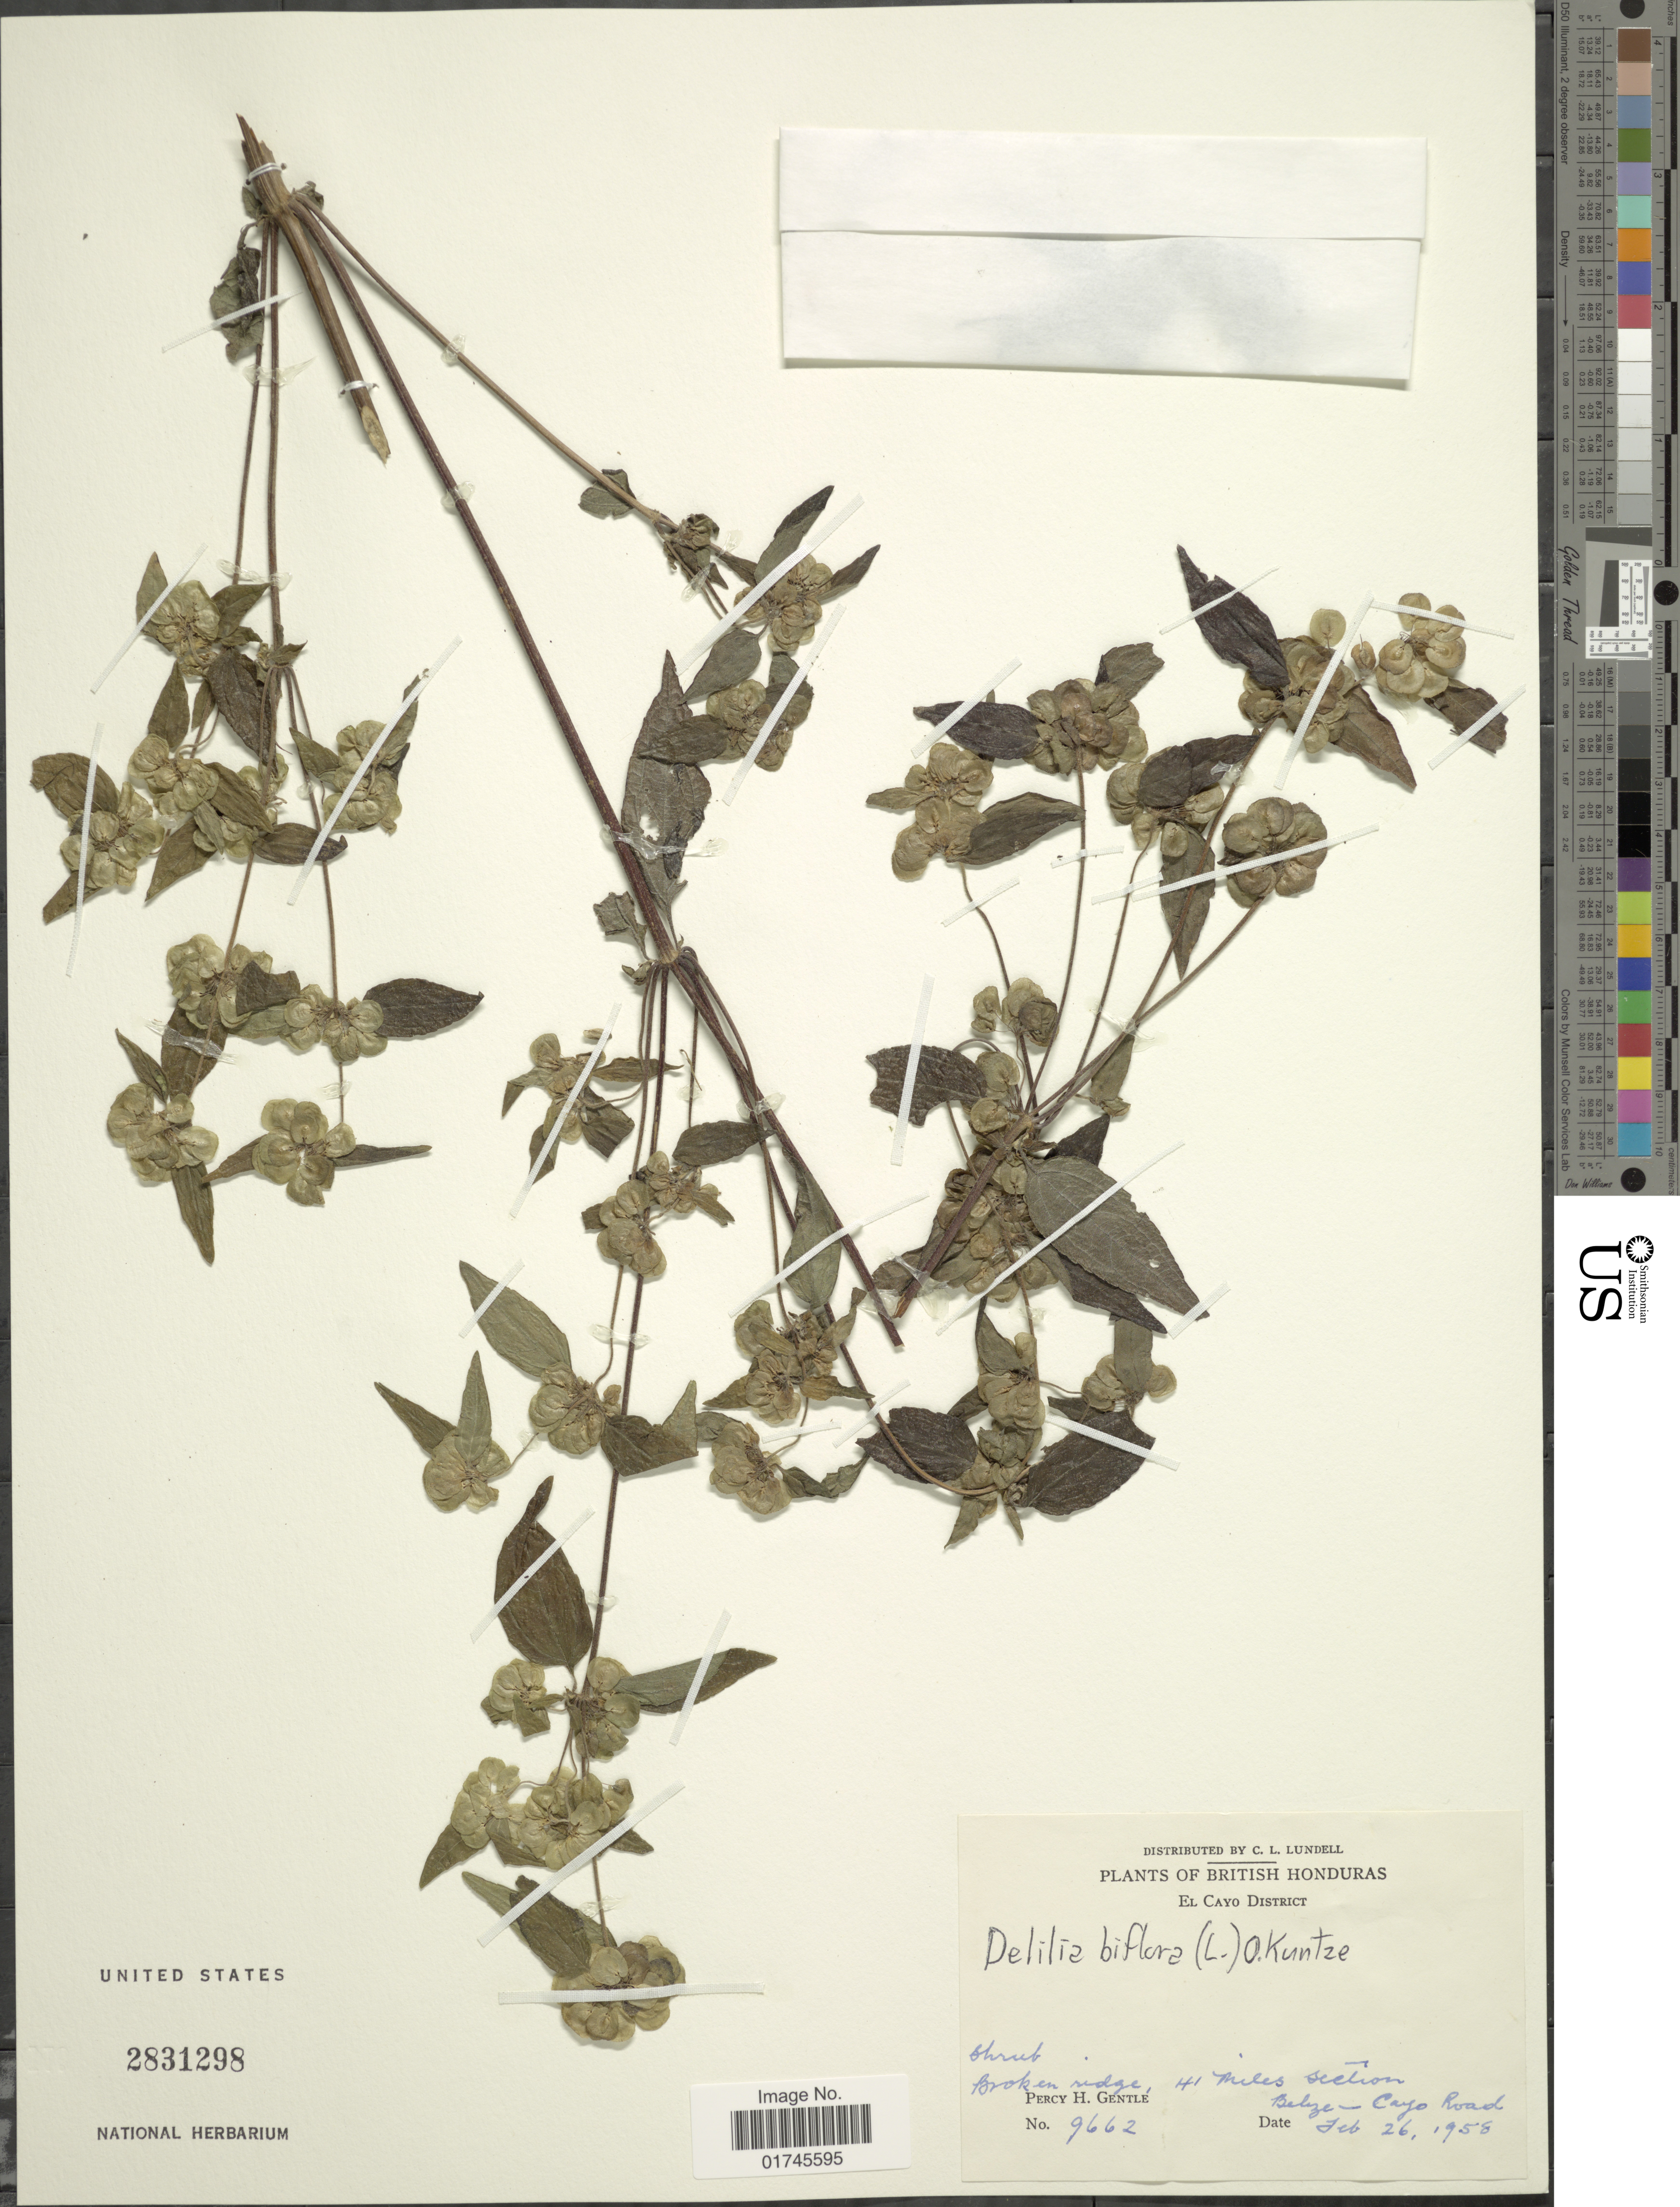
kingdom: Plantae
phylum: Tracheophyta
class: Magnoliopsida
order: Asterales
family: Asteraceae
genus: Delilia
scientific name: Delilia biflora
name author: (L.) Kuntze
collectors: P. H. Gentle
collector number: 9662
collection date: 1958-02-26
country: Belize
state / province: Cayo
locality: British Honduras, El Cayo District, broken ridge, 41 miles section, Belize-Cayo Road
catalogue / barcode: US 2831298